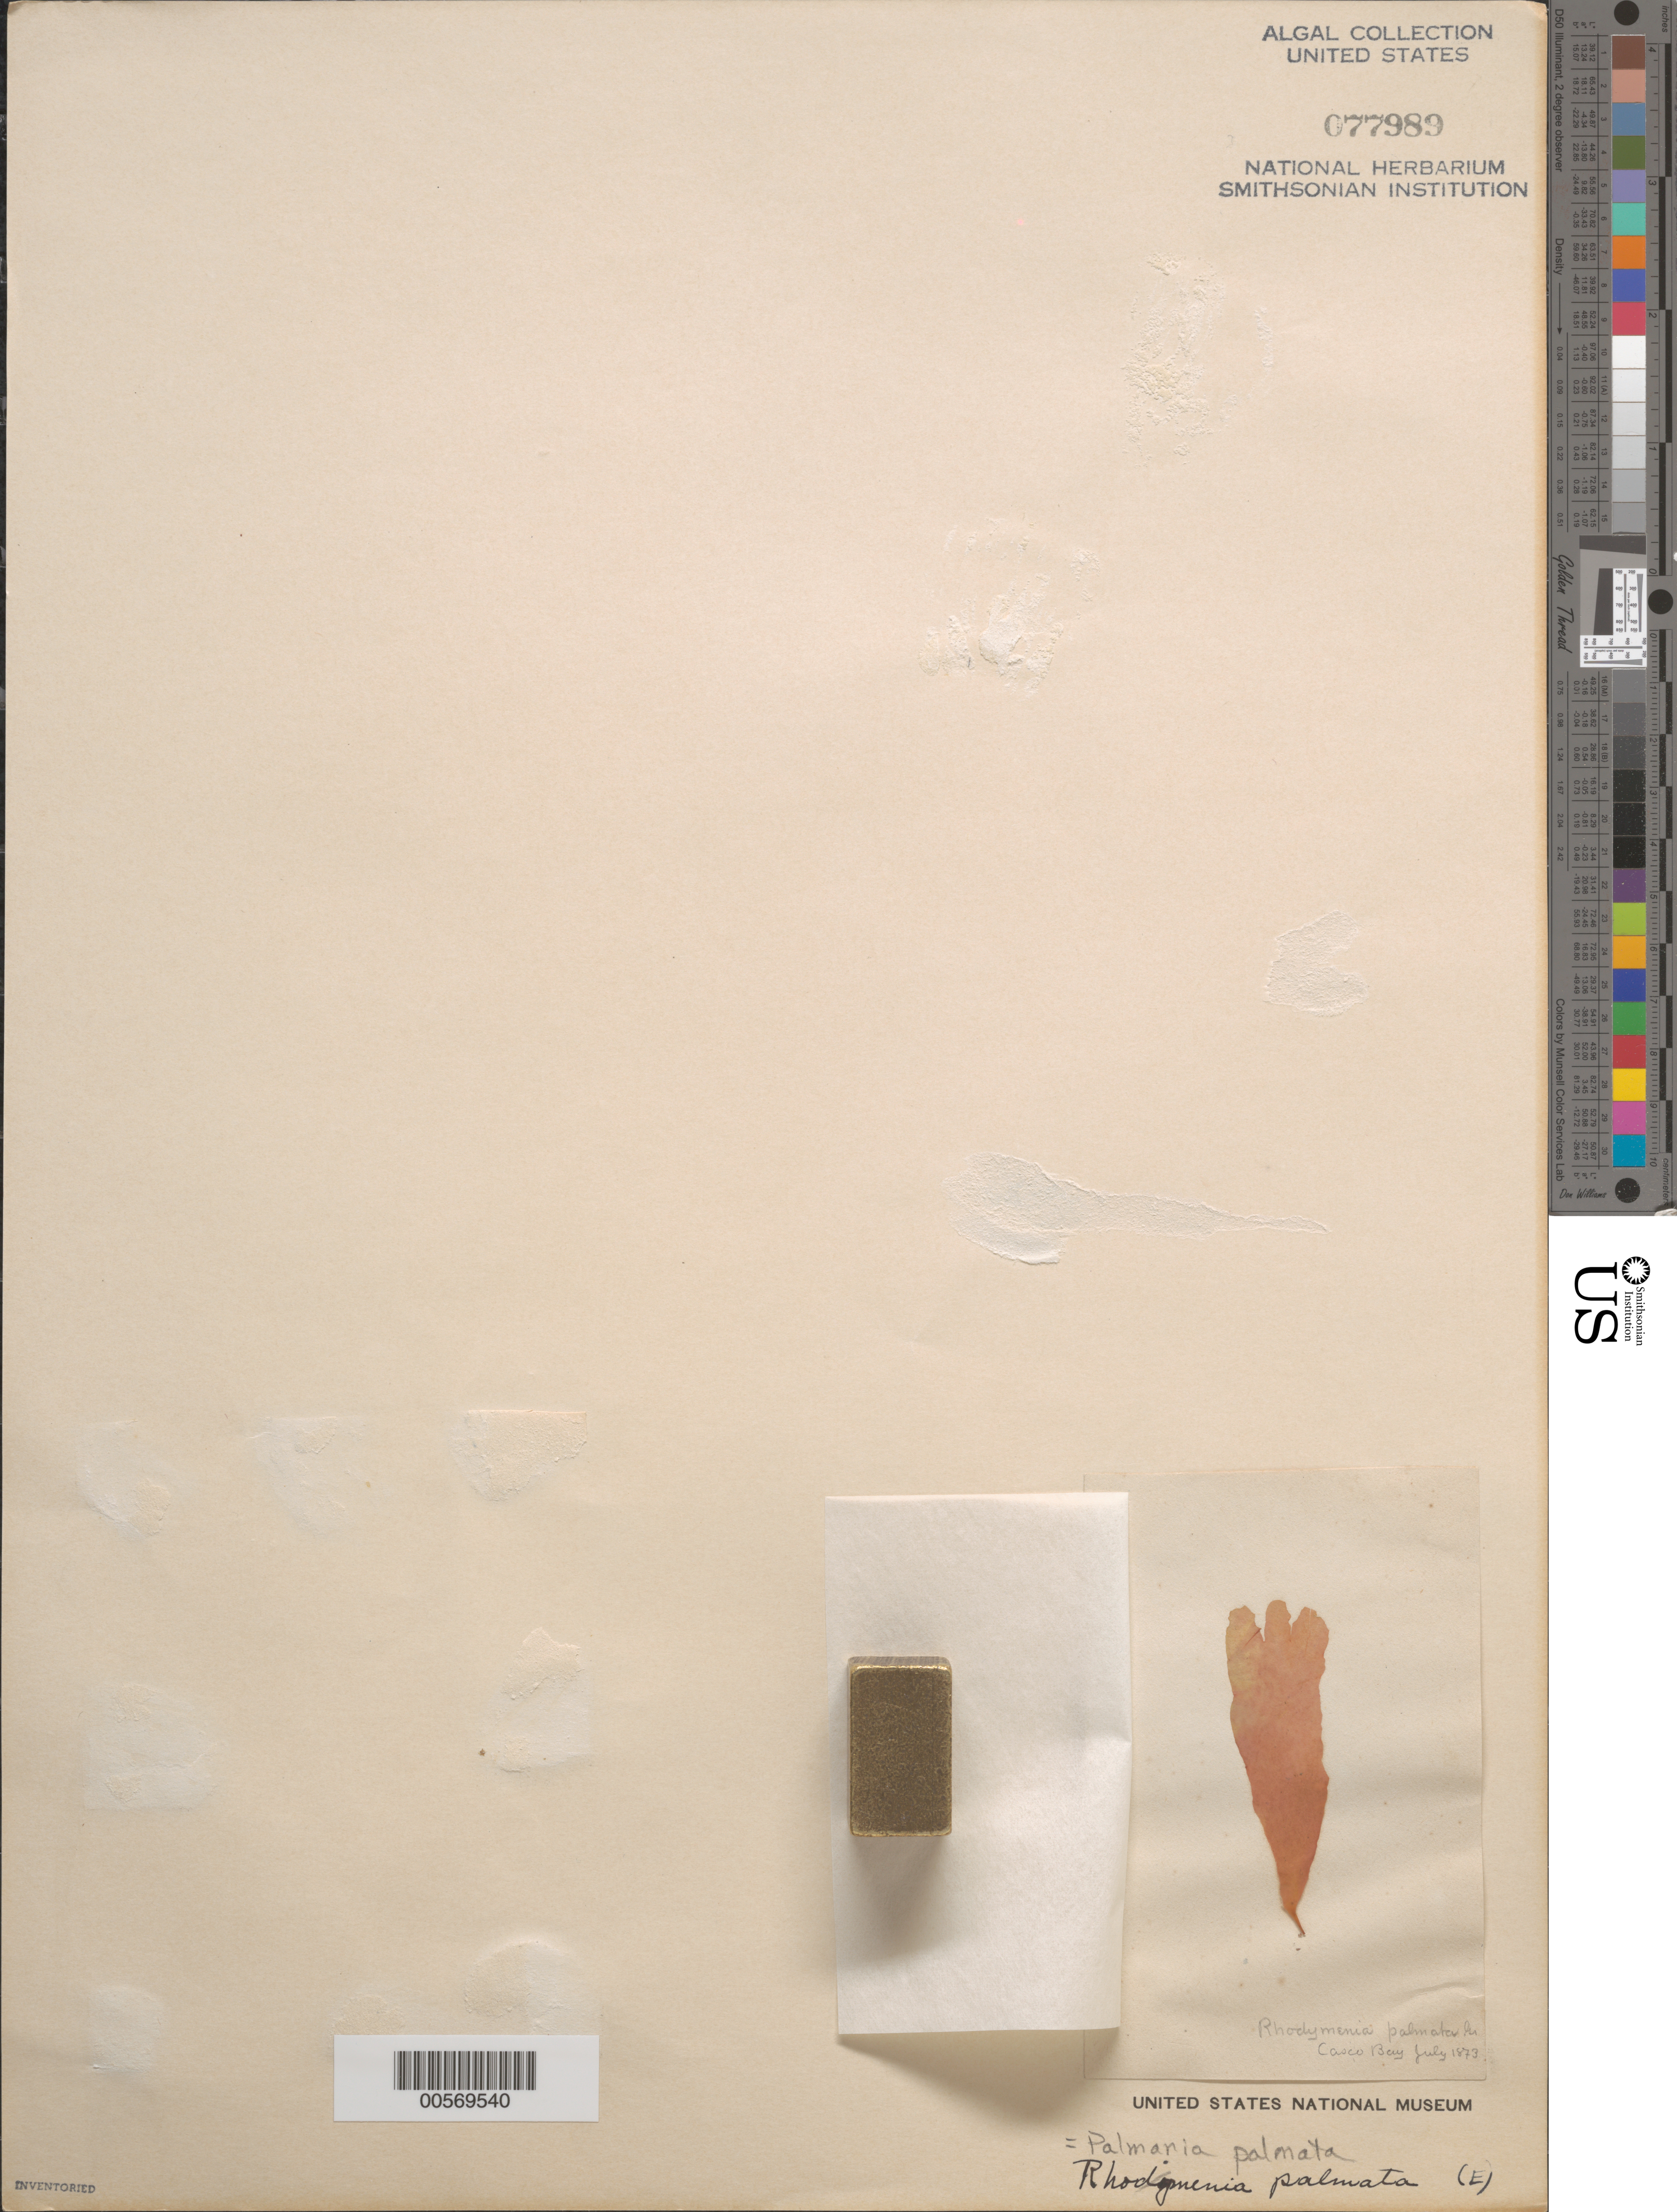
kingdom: Plantae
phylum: Rhodophyta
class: Florideophyceae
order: Palmariales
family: Palmariaceae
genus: Palmaria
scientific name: Palmaria palmata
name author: (L.) F. Weber & D. Mohr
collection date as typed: Jul 1873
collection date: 1873-07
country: United States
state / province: Maine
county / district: Cumberland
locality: Casco Bay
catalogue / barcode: US 77989